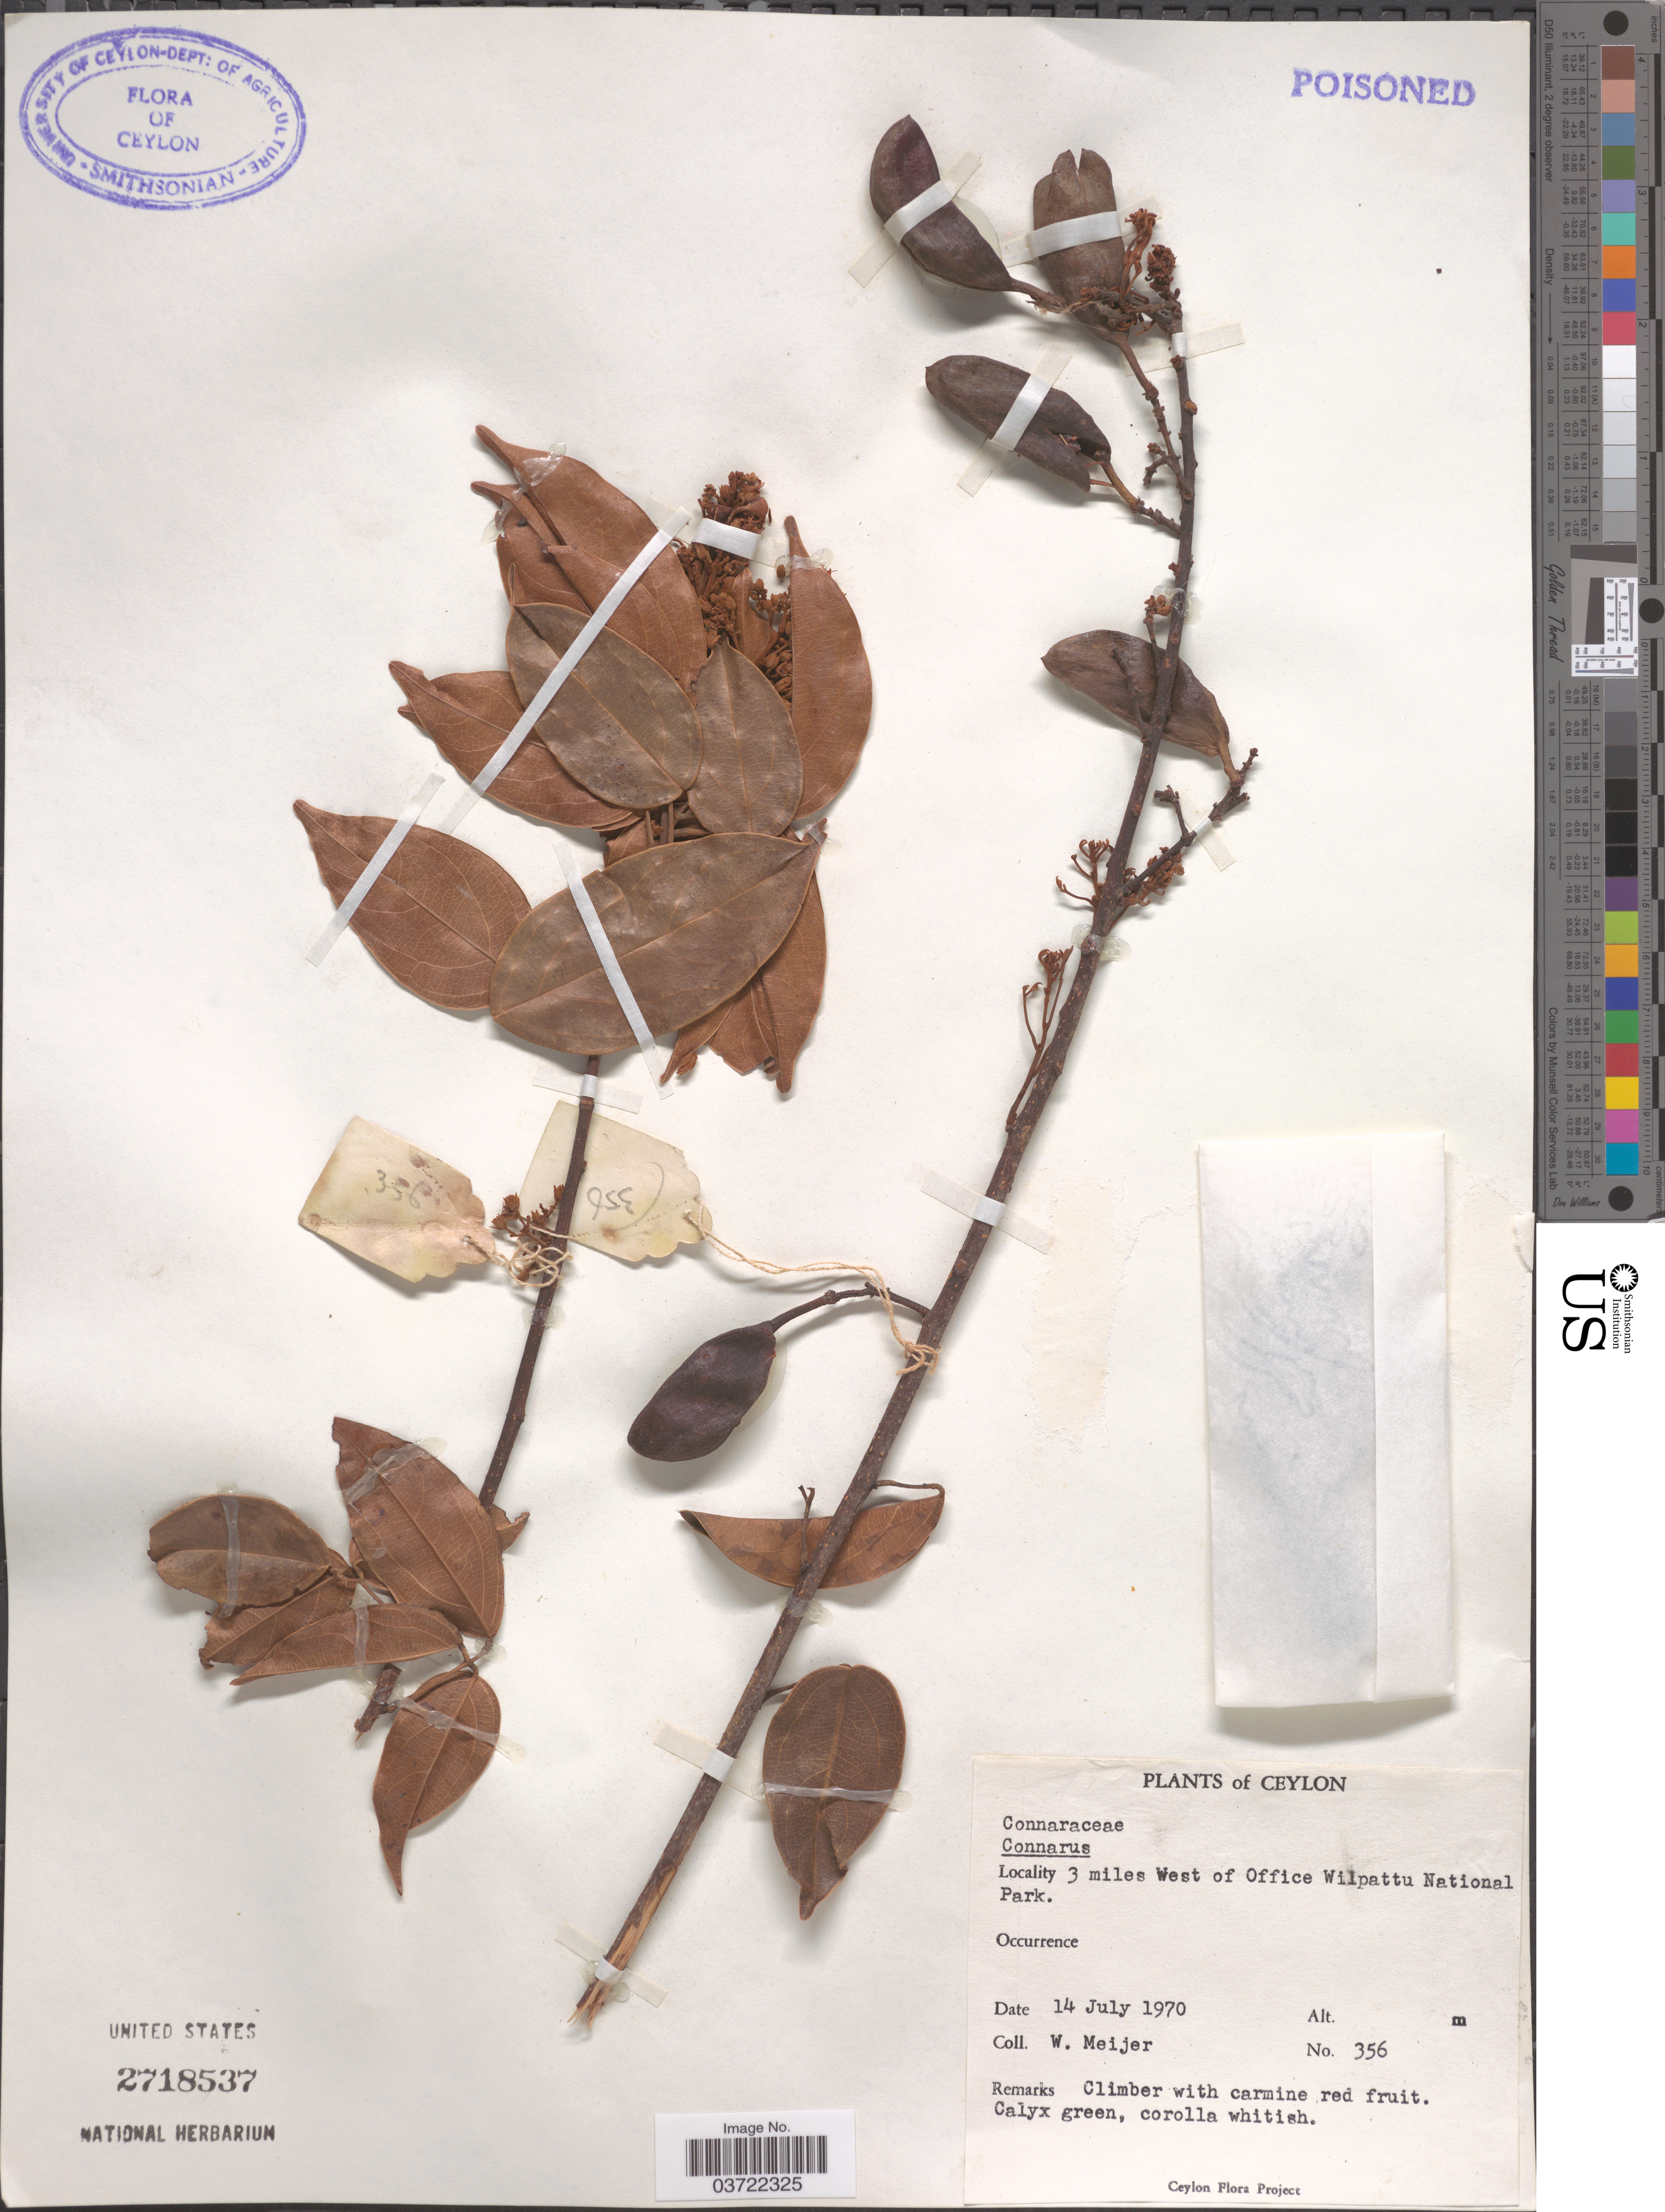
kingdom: Plantae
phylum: Tracheophyta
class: Magnoliopsida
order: Oxalidales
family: Connaraceae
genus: Connarus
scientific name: Connarus sp.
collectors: W. Meijer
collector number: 356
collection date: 1970-07-14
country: Sri Lanka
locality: Ceylon. 3 miles West of Office Wilpattu National Park.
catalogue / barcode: US 2718537